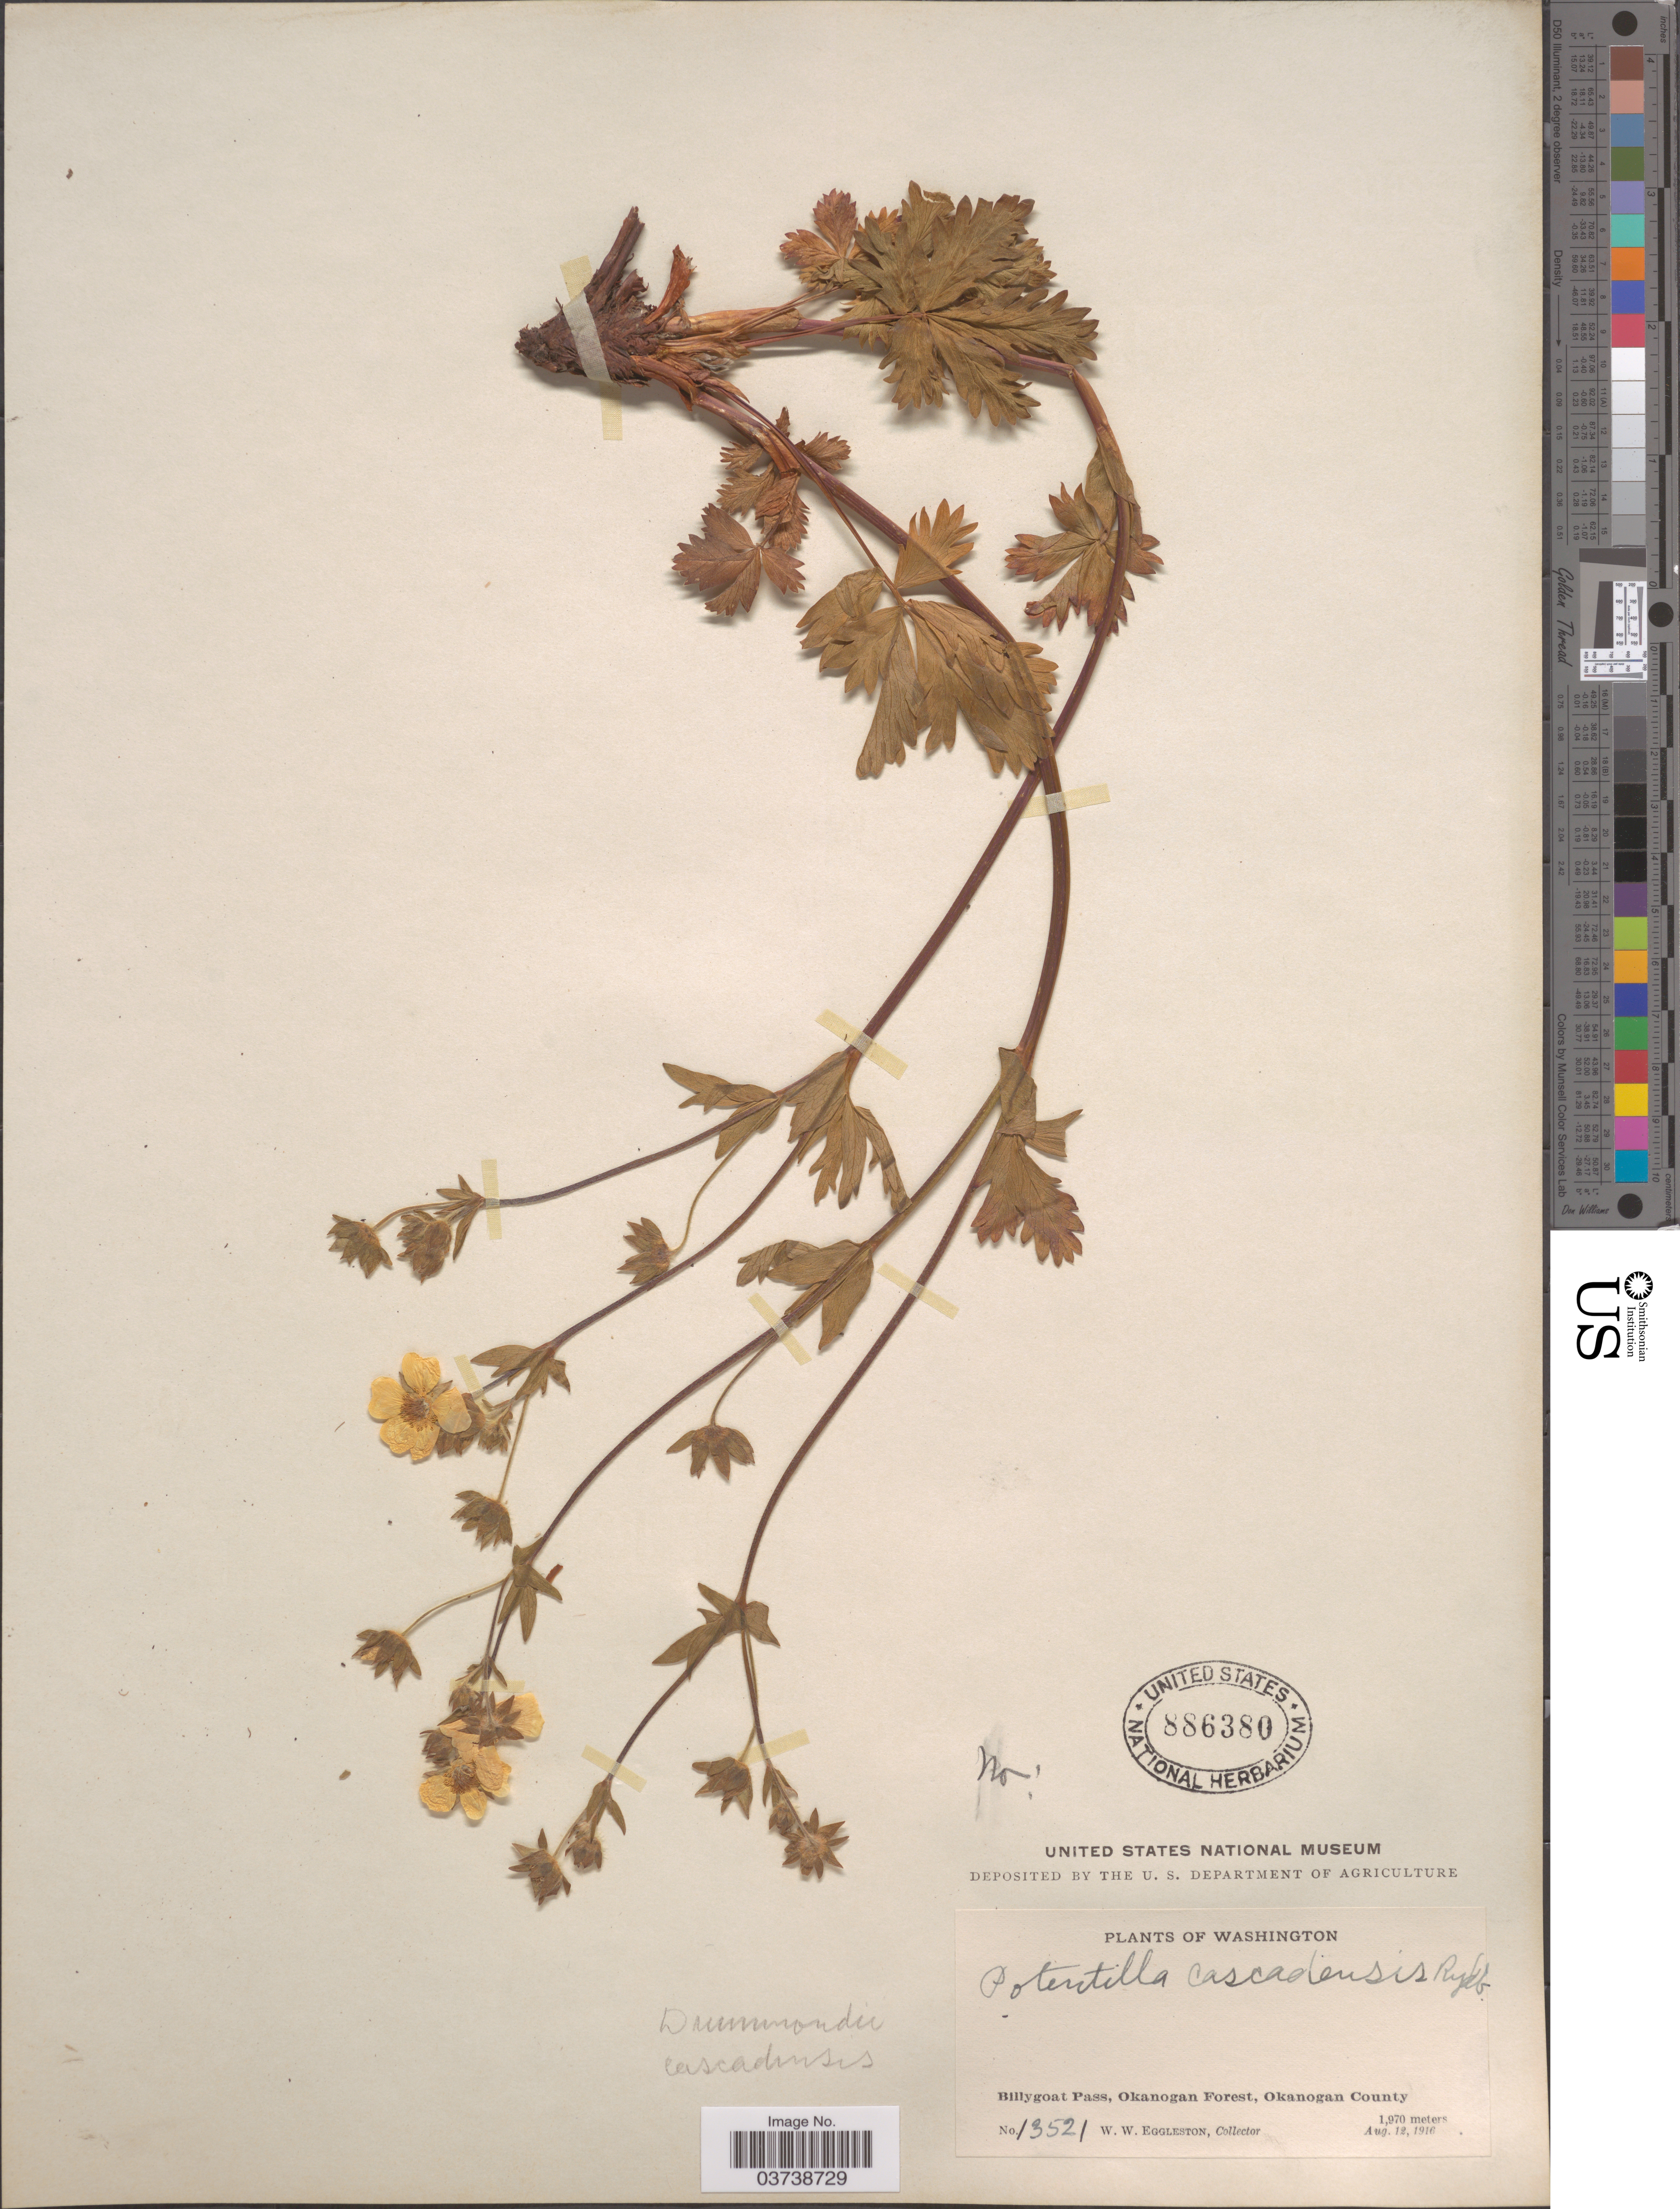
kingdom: Plantae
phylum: Tracheophyta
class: Magnoliopsida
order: Rosales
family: Rosaceae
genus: Potentilla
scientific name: Potentilla canadensis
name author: L.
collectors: W. W. Eggleston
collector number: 13521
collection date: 1916-08-12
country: United States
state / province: Washington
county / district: Okanogan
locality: Billygoat Pass. Okanogan Forest, Okanogan County.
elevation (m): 1970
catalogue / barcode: US 886380